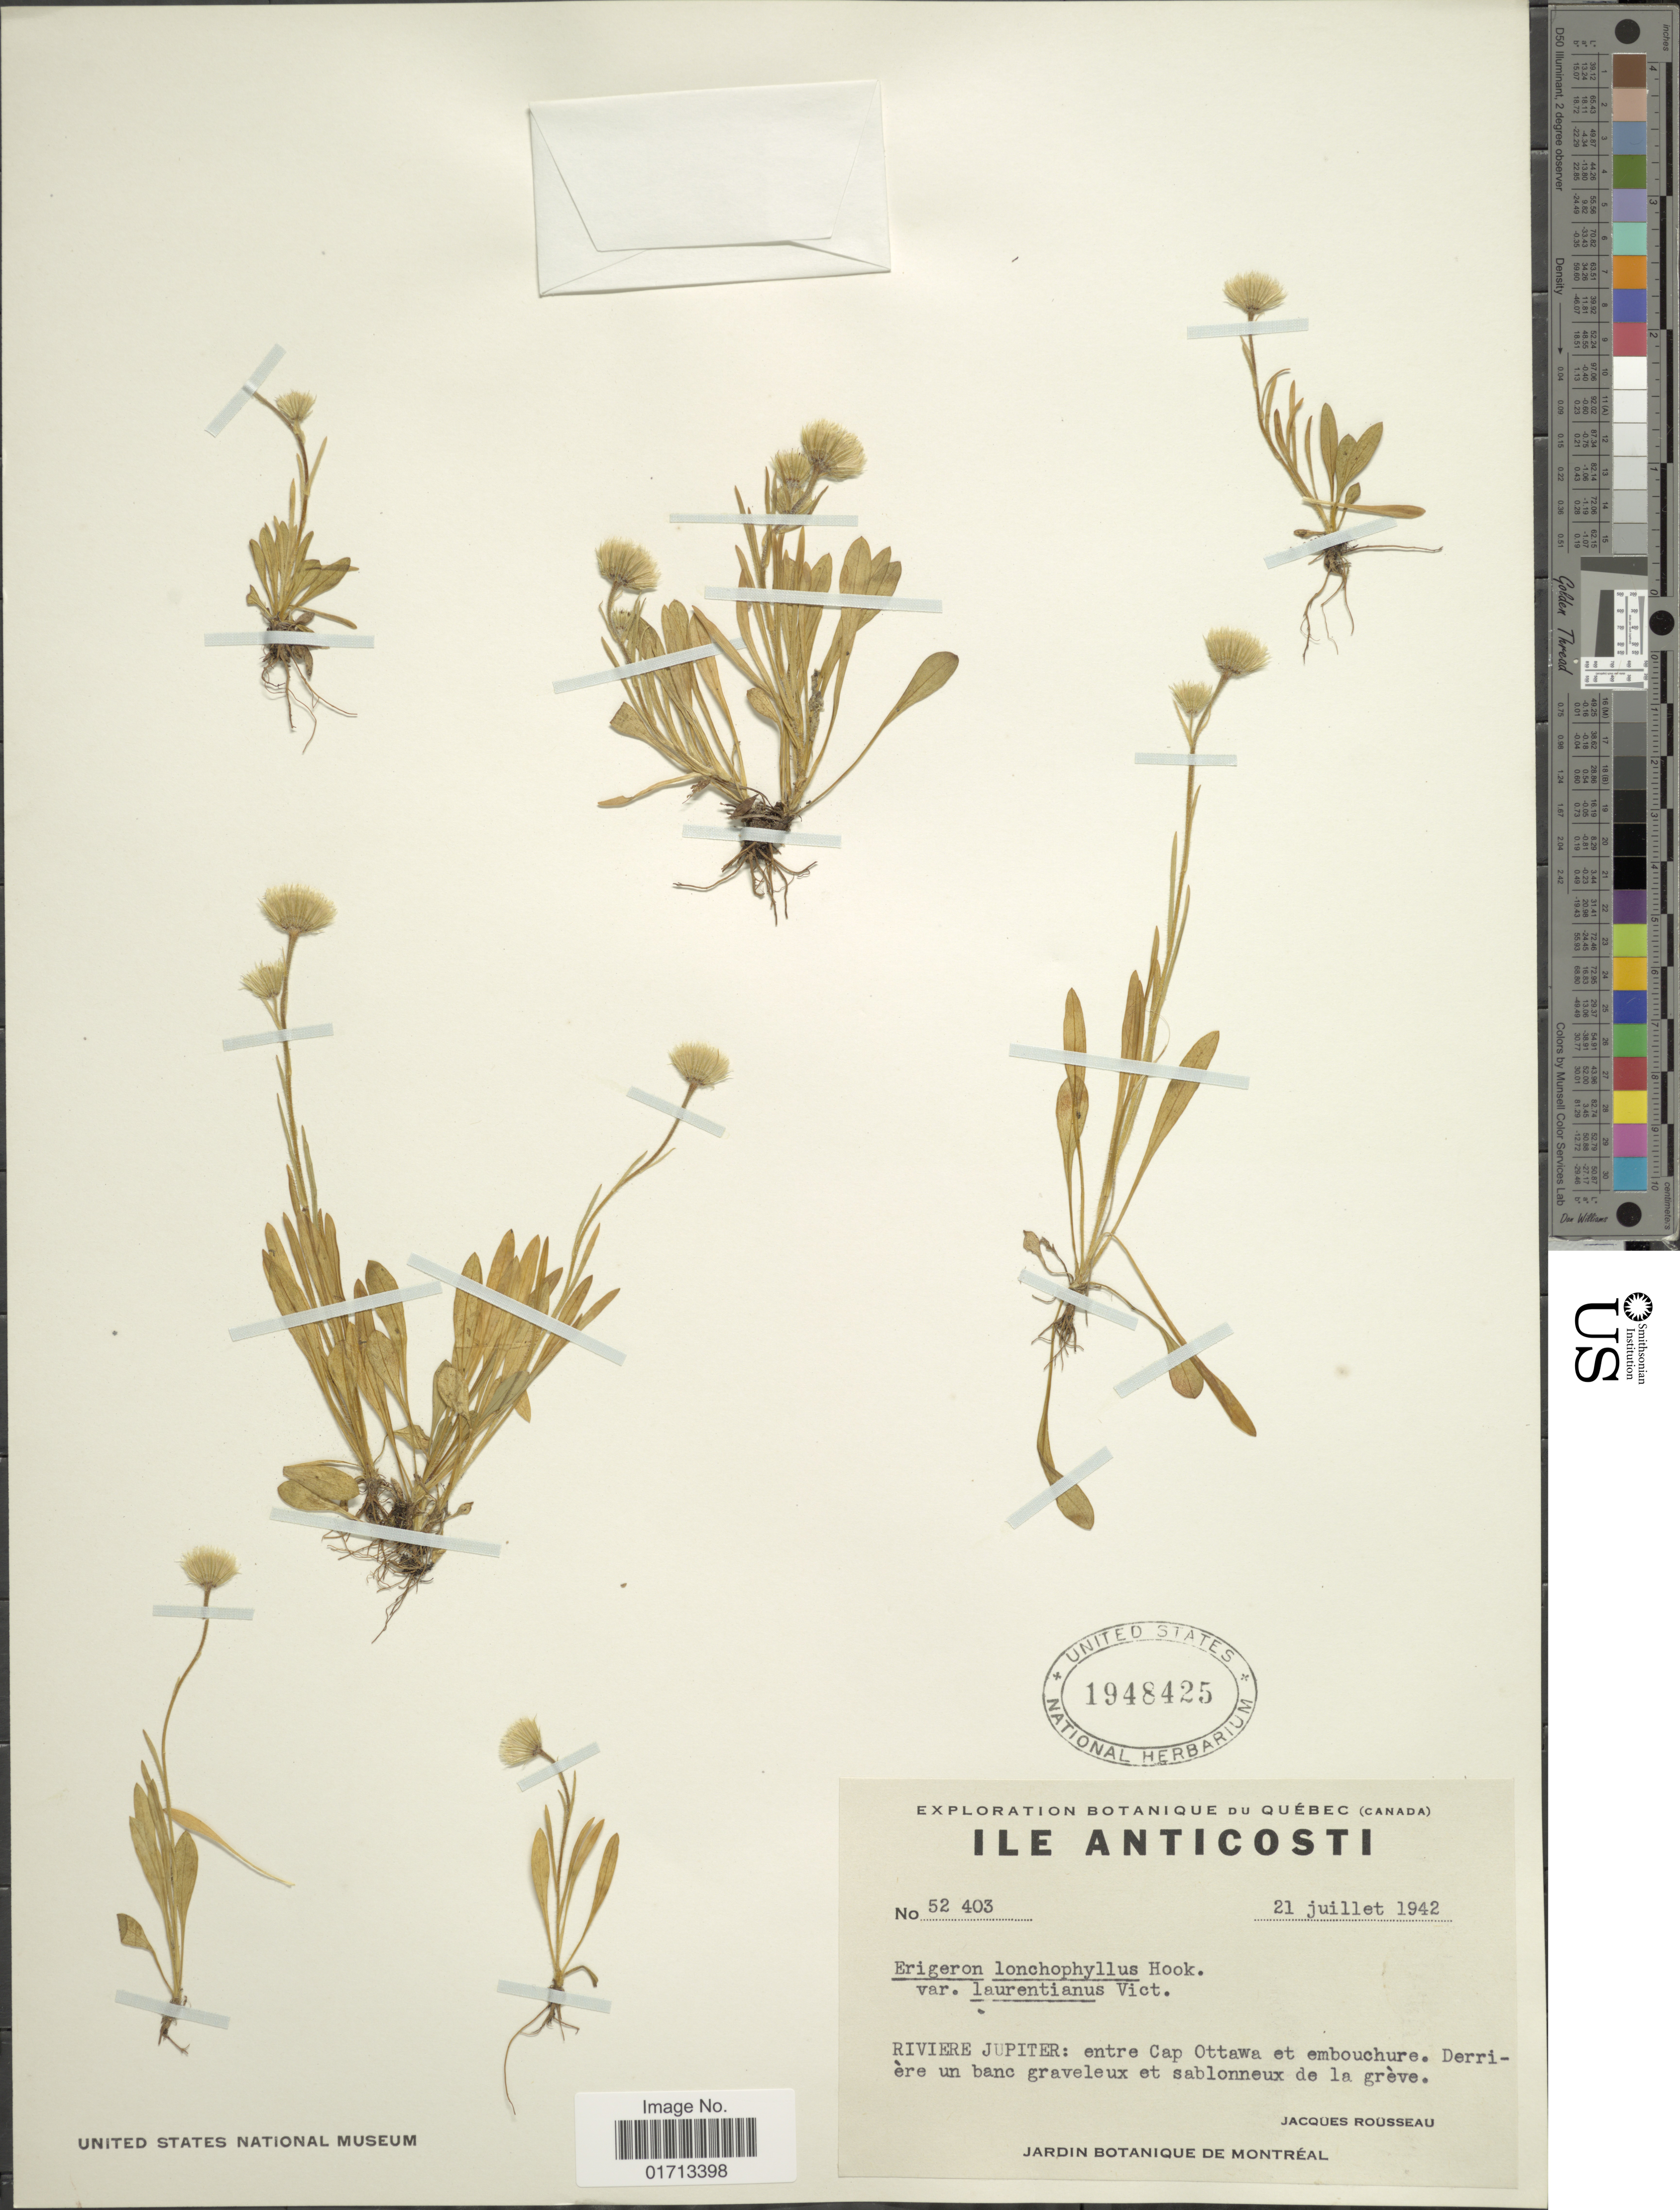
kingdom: Plantae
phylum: Tracheophyta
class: Magnoliopsida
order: Asterales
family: Asteraceae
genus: Erigeron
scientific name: Erigeron lonchophyllus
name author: Hook.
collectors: J. Rousseau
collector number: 52403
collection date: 1942-07-21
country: Canada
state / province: Quebec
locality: Ile Anticosti. Riviere Jupiter: entre Cap Ottawa et embouchure. Derrière un banc graveleux et sablonneux de la grève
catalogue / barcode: US 1948425